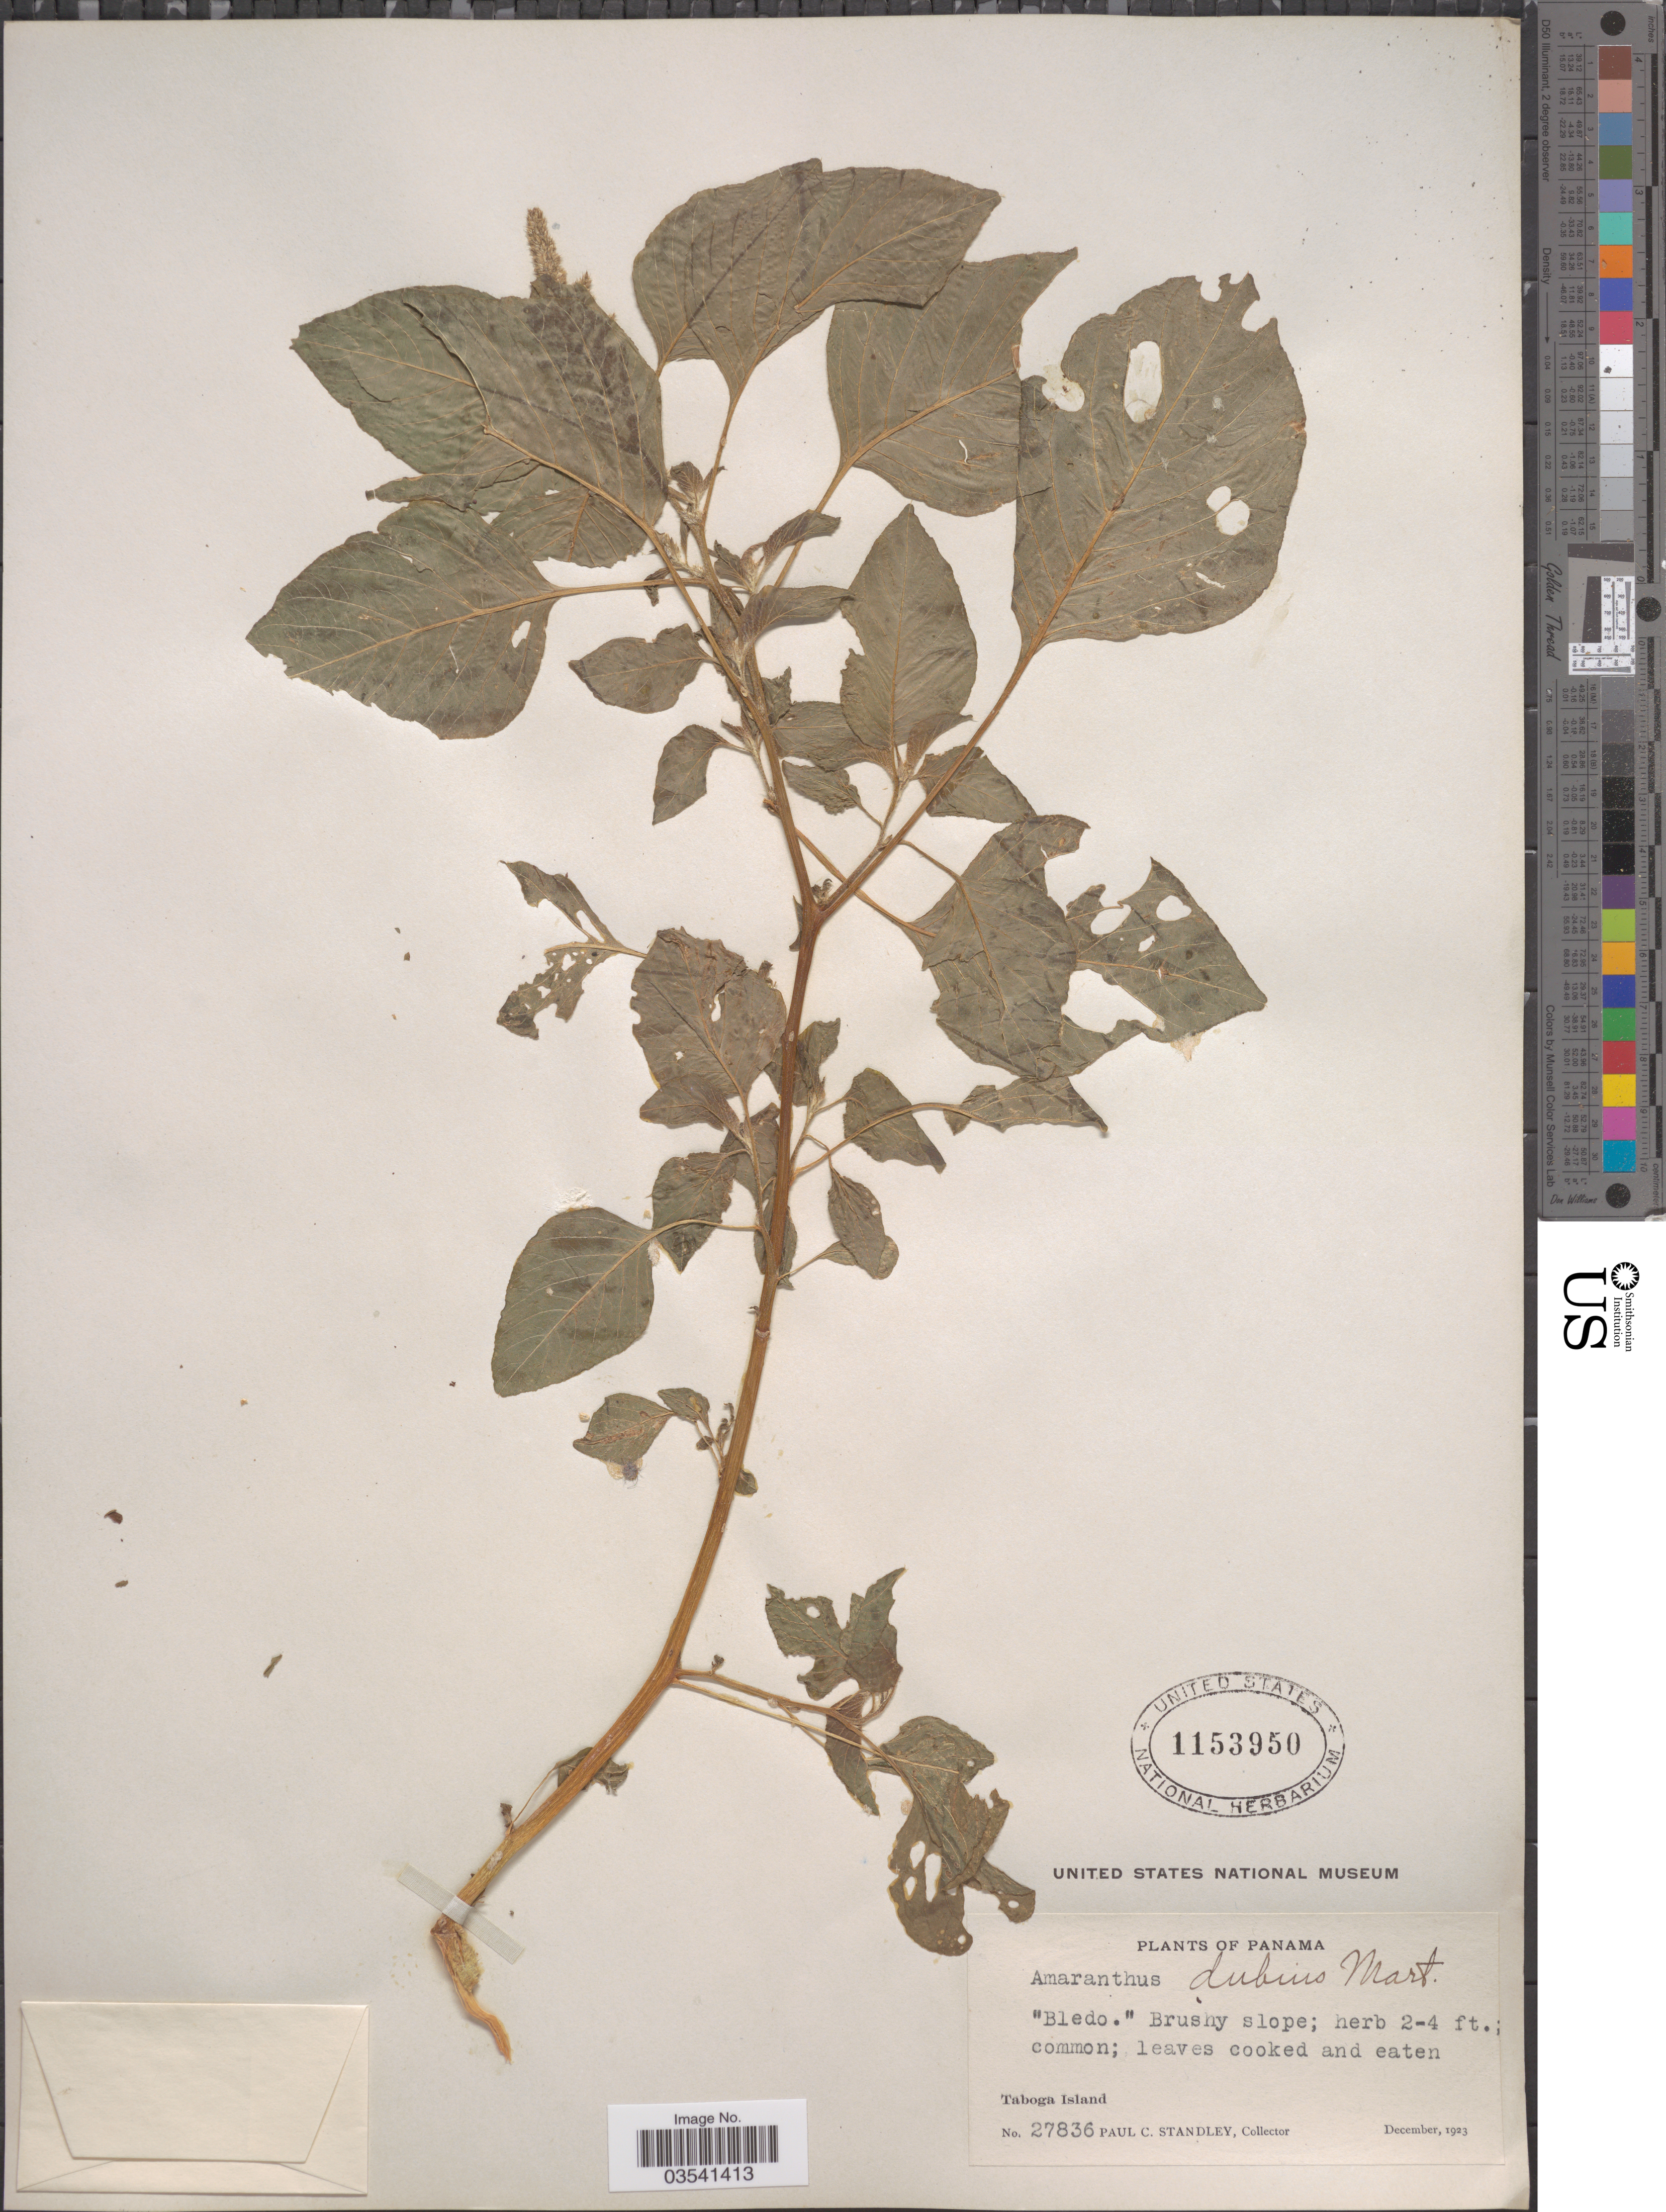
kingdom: Plantae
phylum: Tracheophyta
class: Magnoliopsida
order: Caryophyllales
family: Amaranthaceae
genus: Amaranthus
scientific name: Amaranthus dubius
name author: Mart. ex Thell.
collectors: P. C. Standley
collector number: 27836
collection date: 1923-12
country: Panama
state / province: Panamá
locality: Taboga Island.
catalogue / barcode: US 1153950